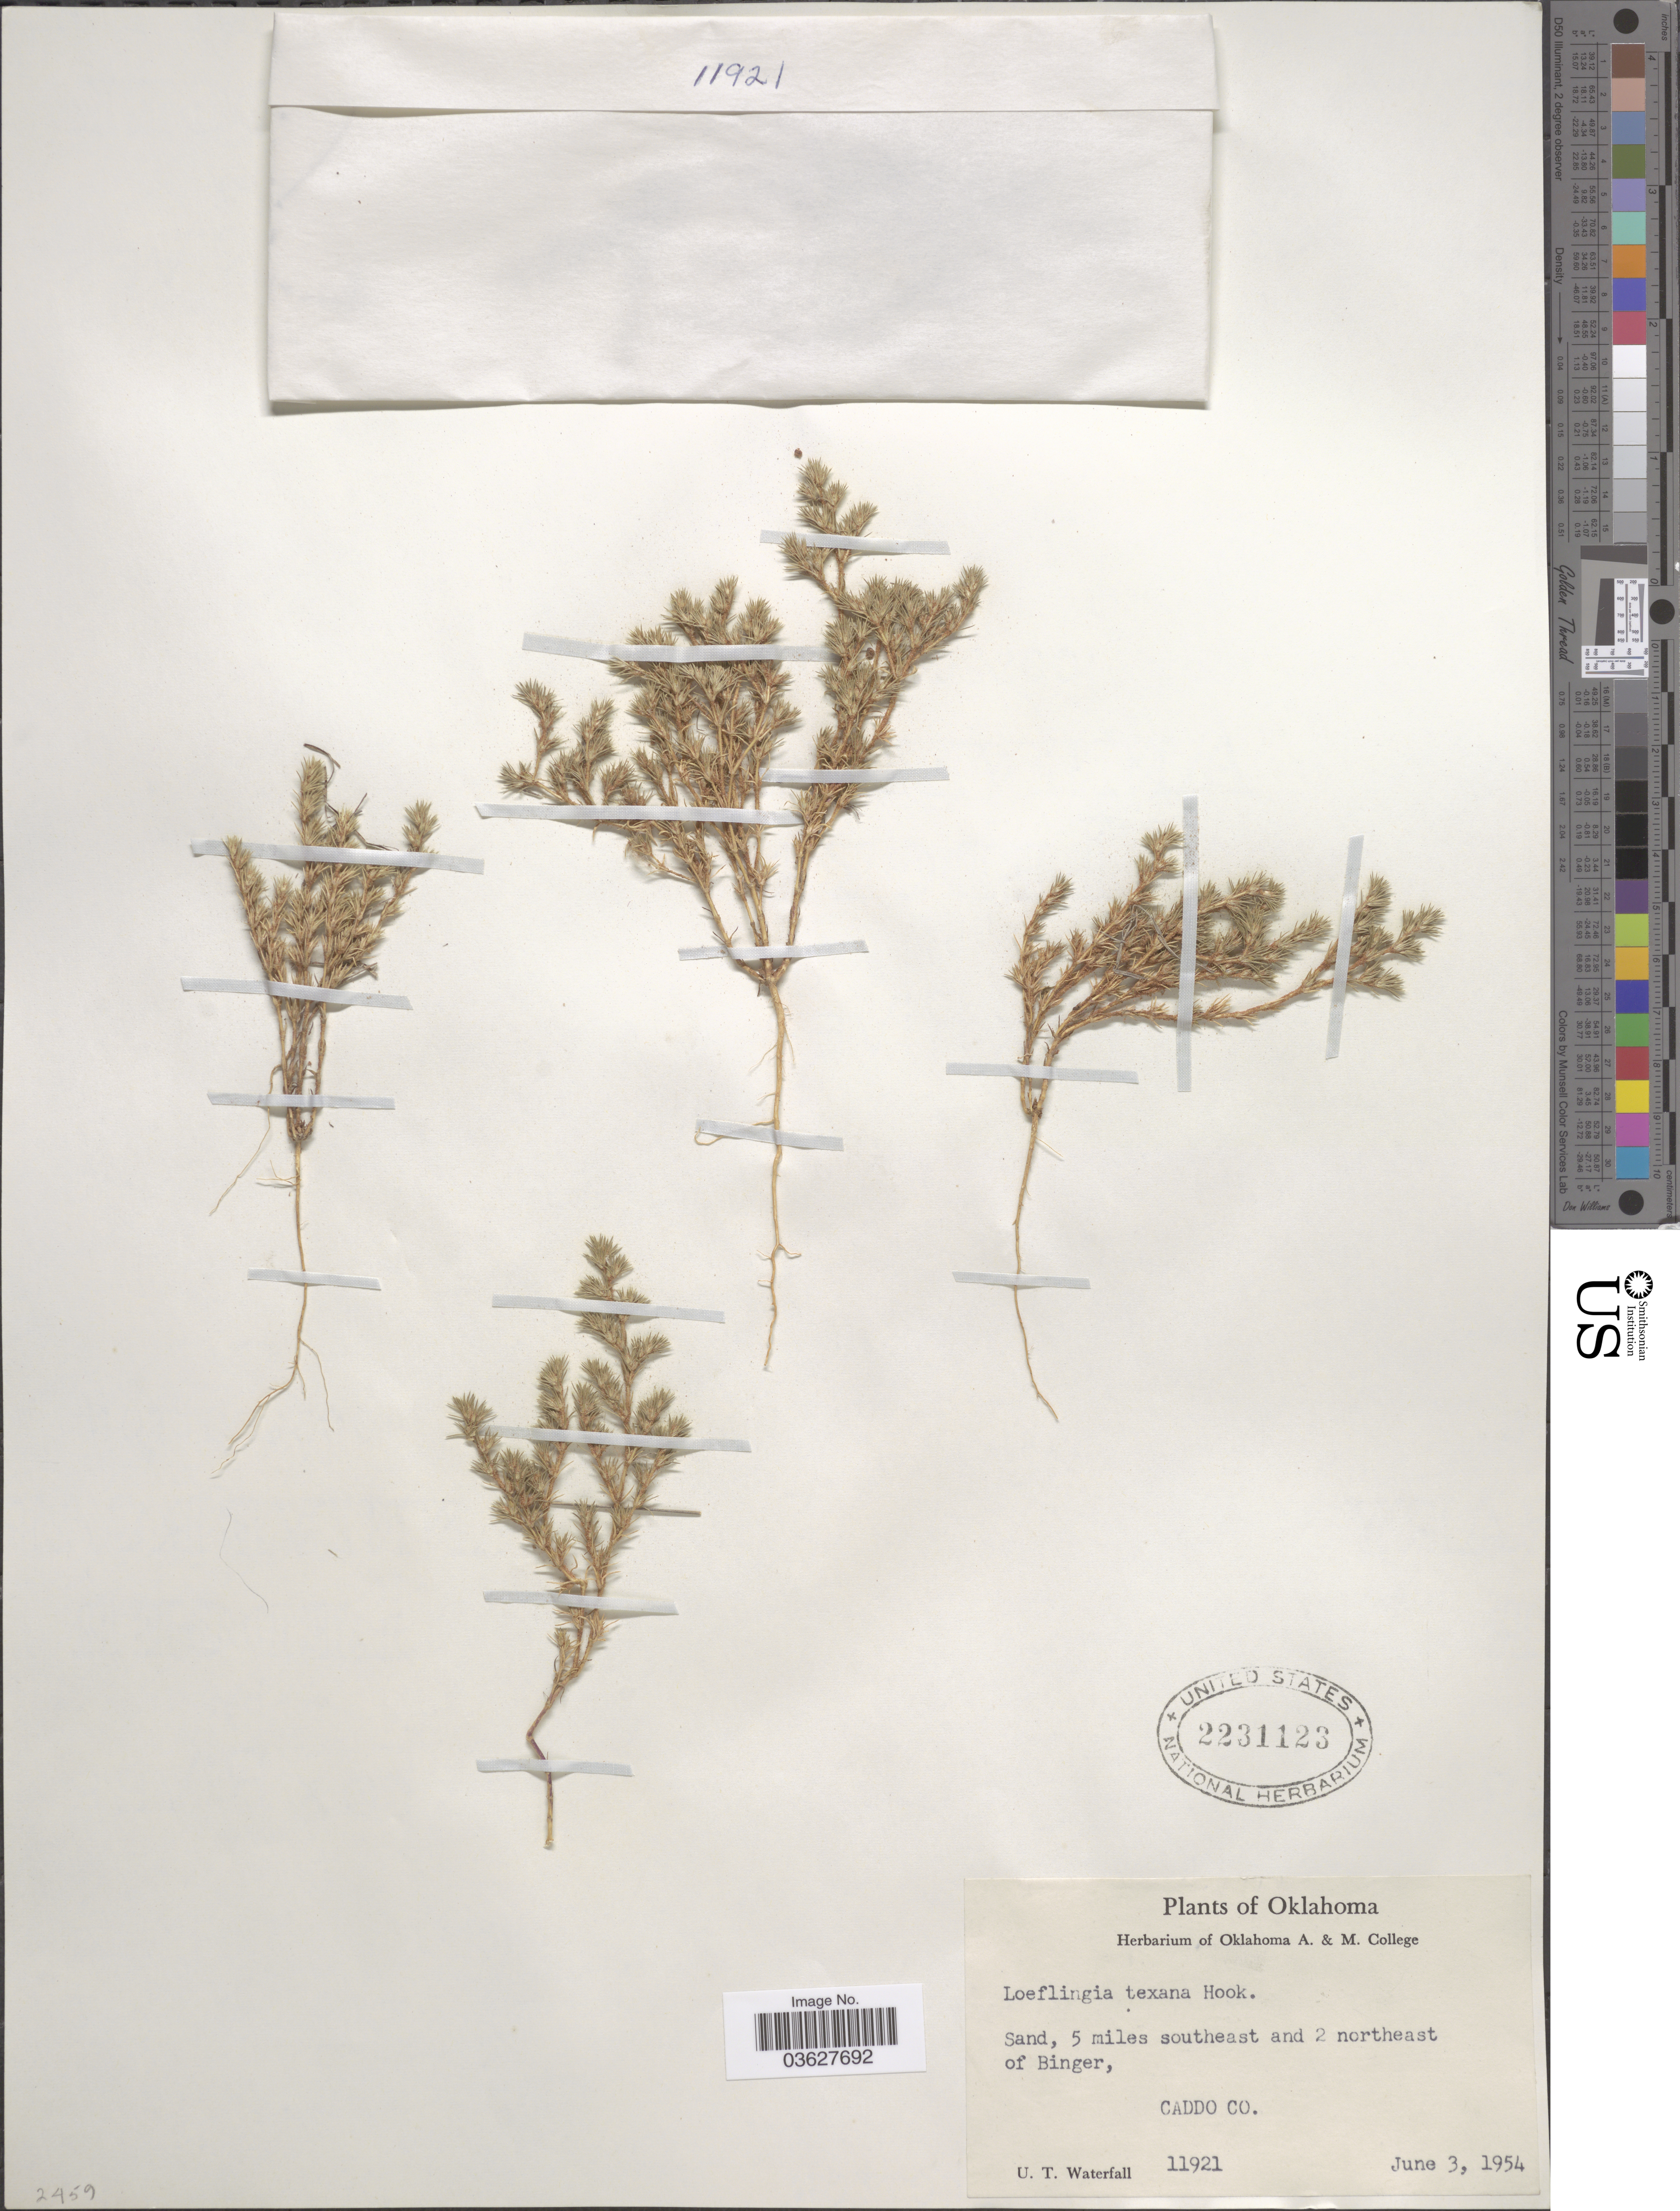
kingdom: Plantae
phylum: Tracheophyta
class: Magnoliopsida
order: Caryophyllales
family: Caryophyllaceae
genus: Loeflingia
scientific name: Loeflingia texana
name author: Hook.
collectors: U. T. Waterfall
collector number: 11921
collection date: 1954-06-03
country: United States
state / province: Oklahoma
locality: Sand, 5 miles southeast and 2 northeast of Binger, Caddo Co.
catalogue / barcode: US 2231123